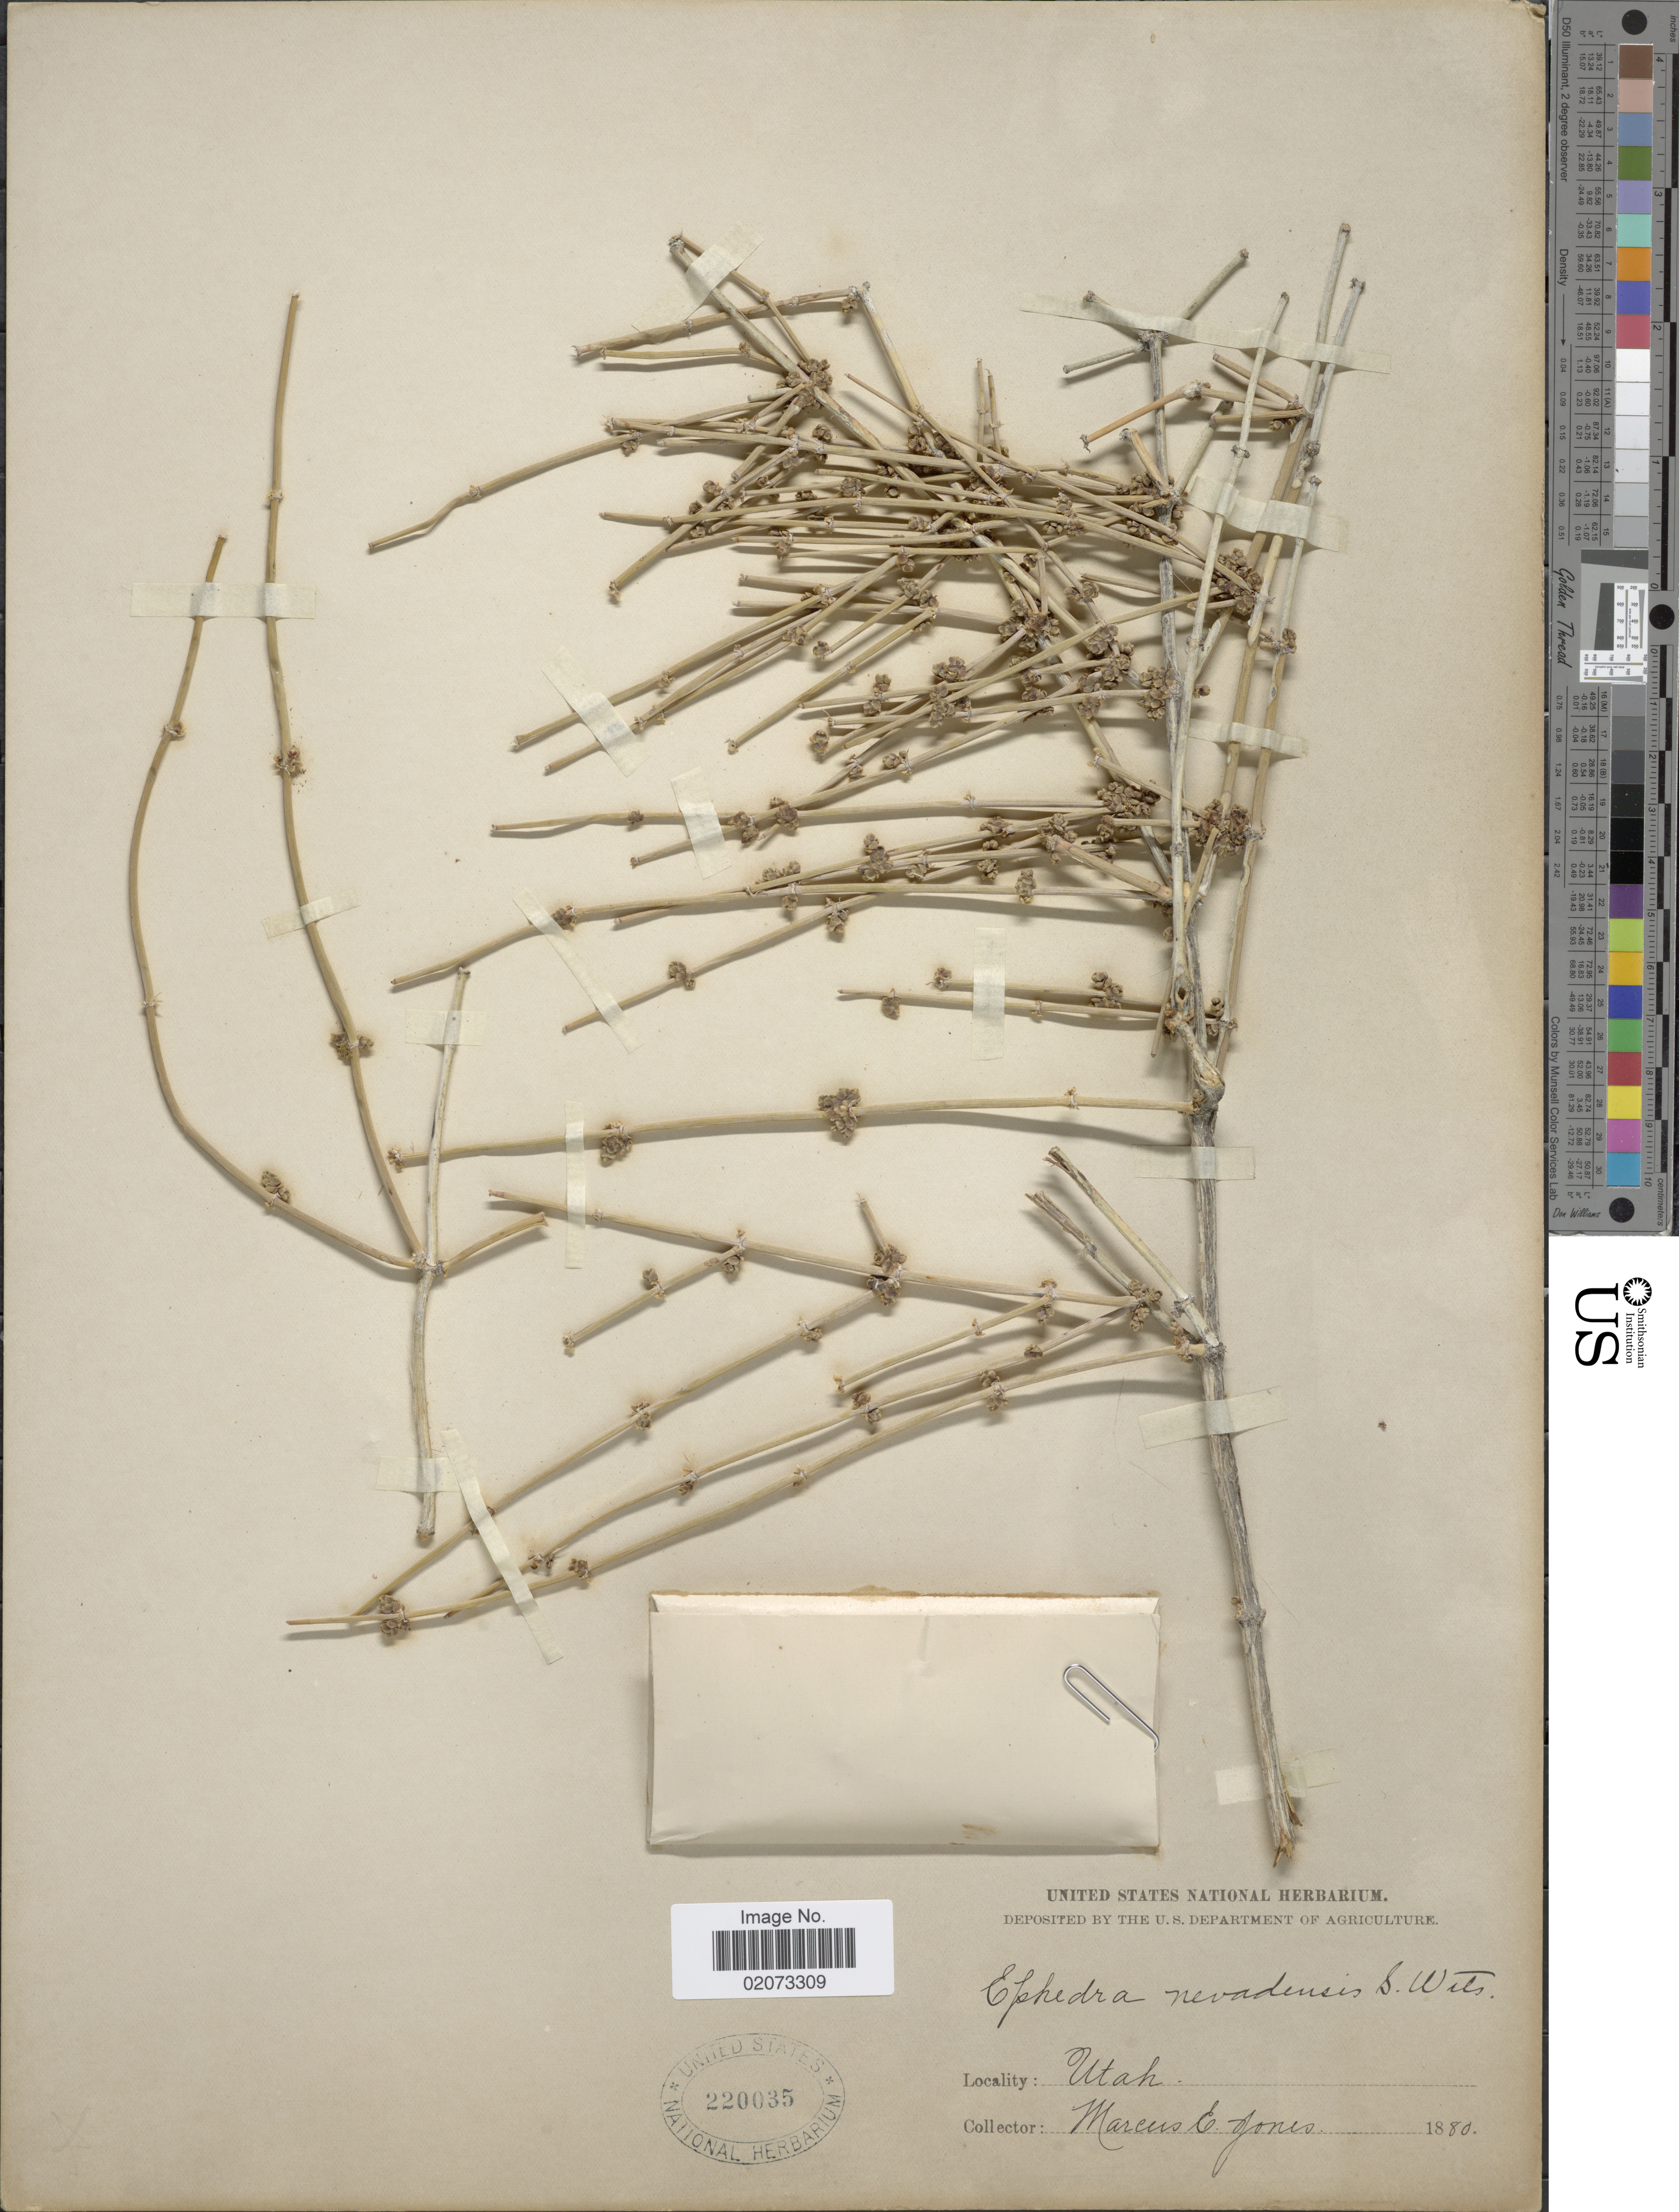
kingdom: Plantae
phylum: Tracheophyta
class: Gnetopsida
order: Ephedrales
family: Ephedraceae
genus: Ephedra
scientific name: Ephedra nevadensis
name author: S. Watson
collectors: M. E. Jones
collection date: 1880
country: United States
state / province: Utah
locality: Utah.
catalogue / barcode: US 220035